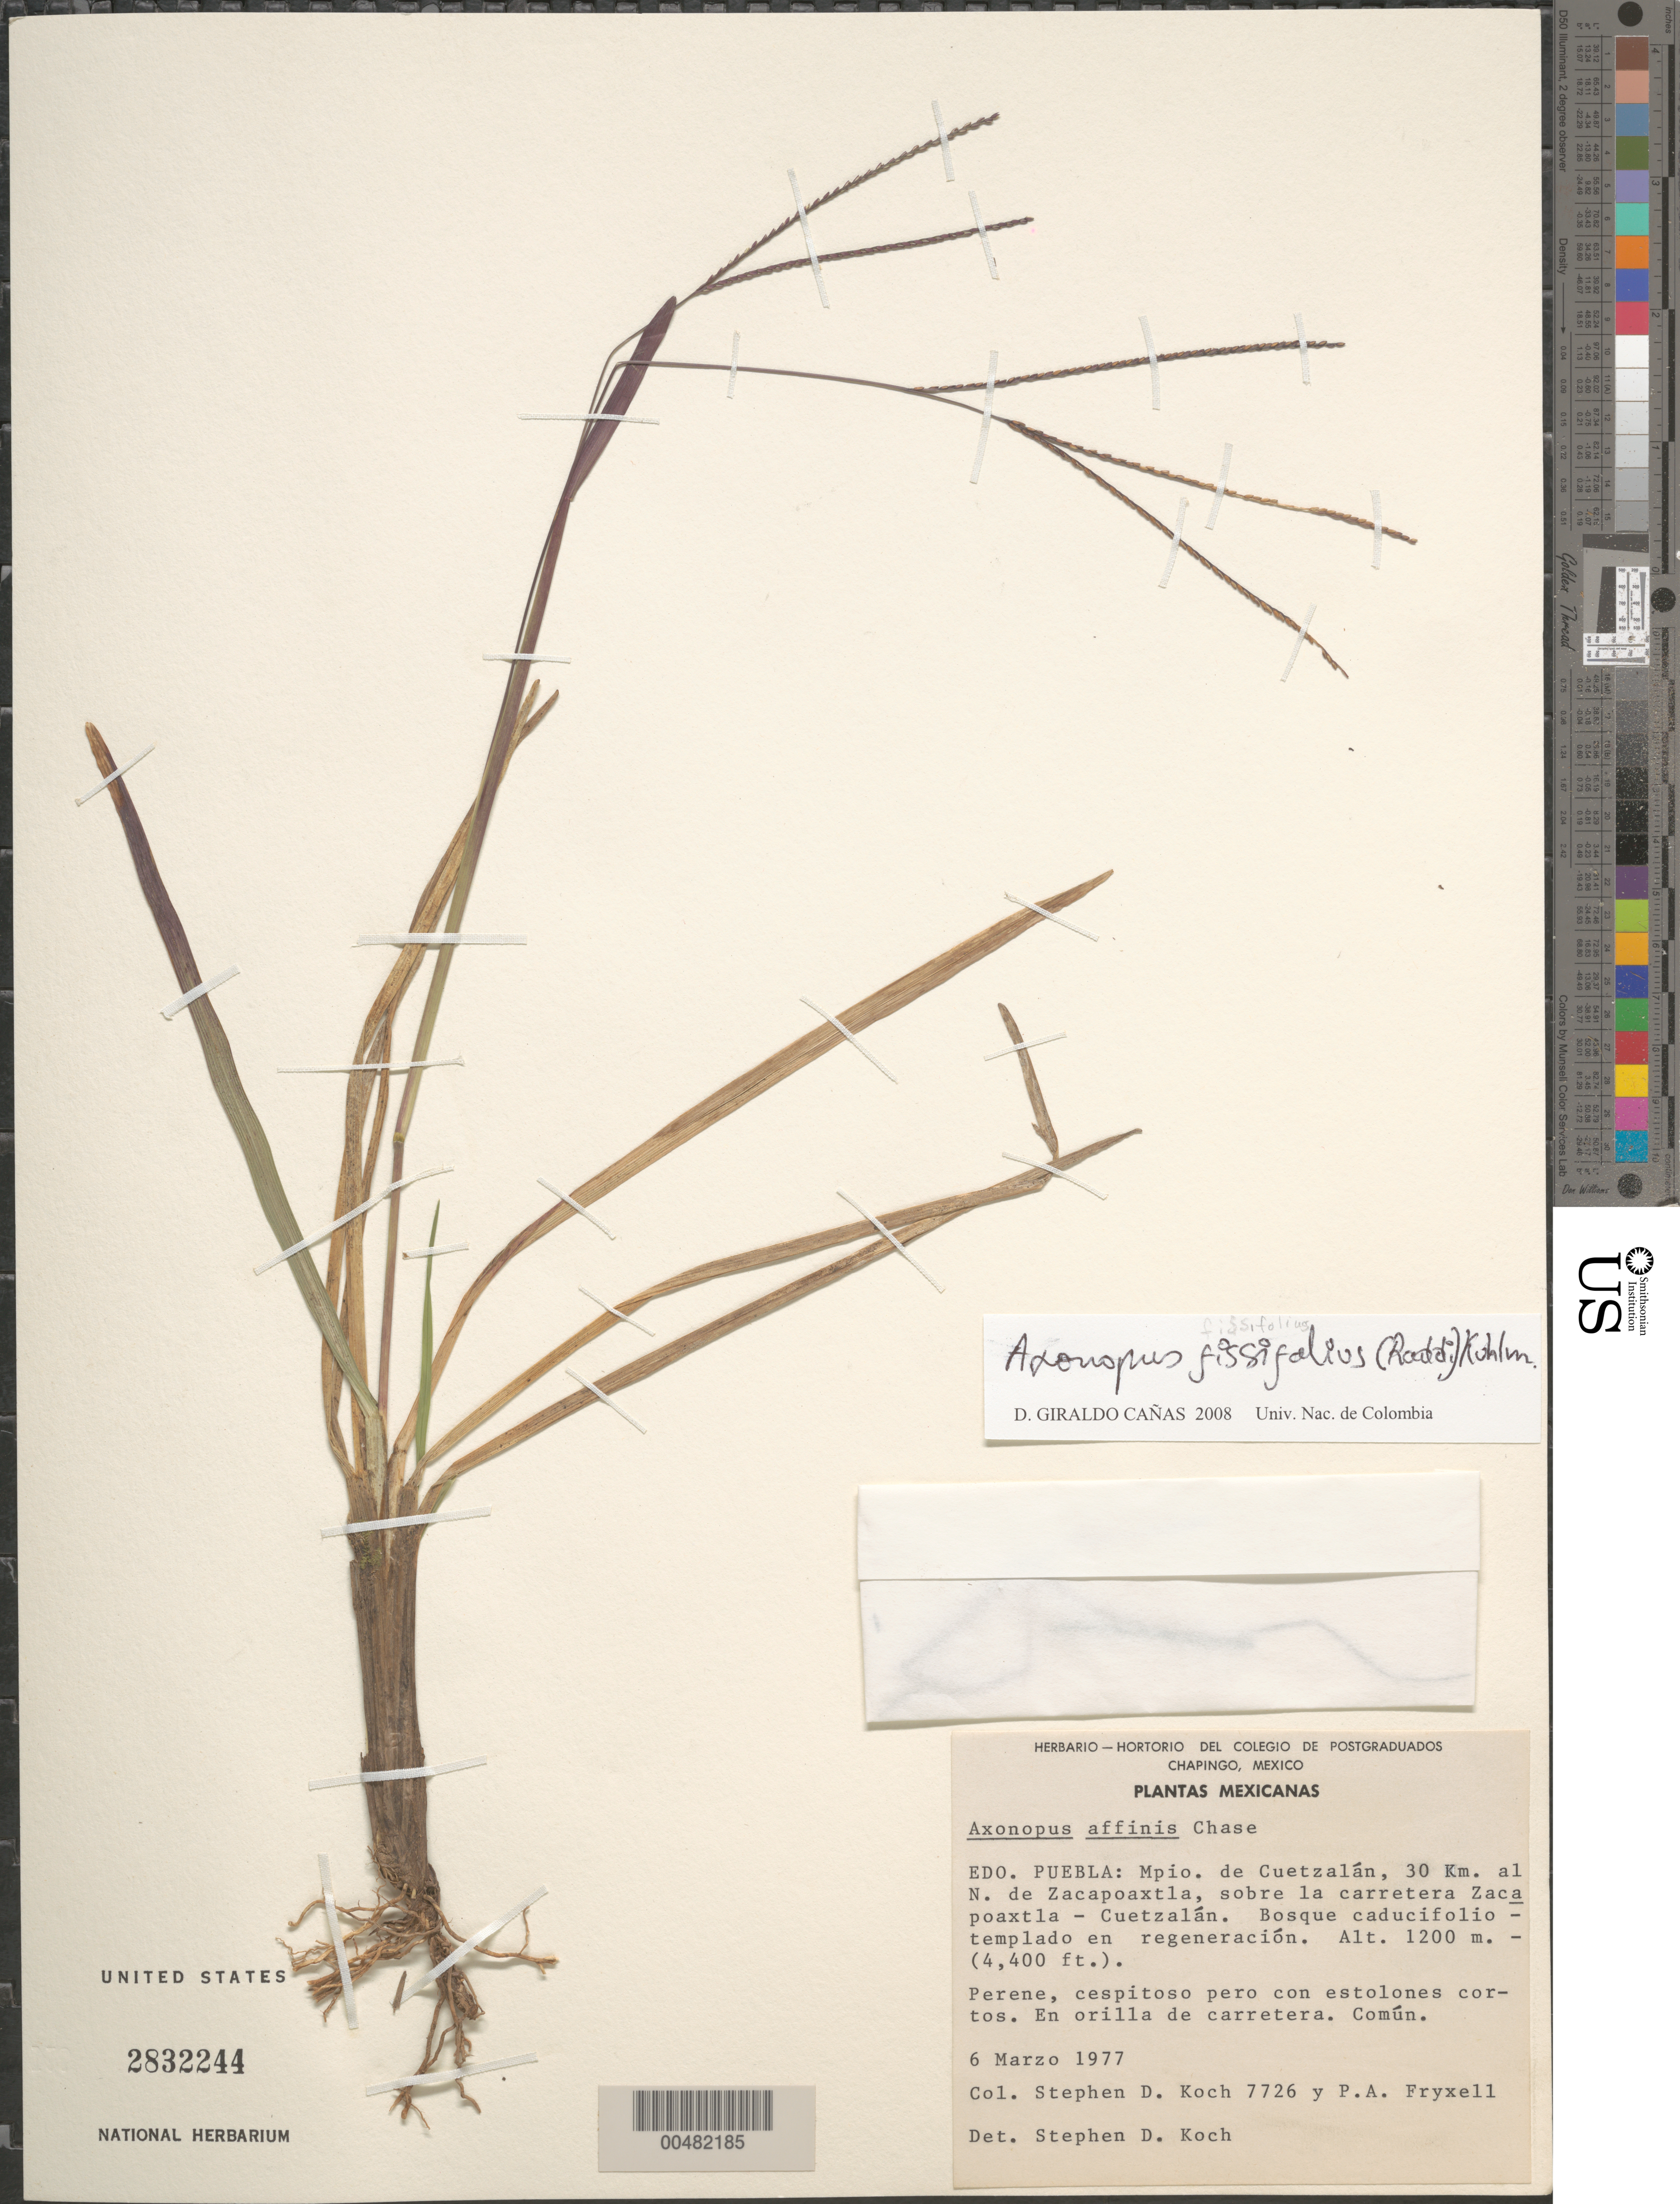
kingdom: Plantae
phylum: Tracheophyta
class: Liliopsida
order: Poales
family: Poaceae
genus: Axonopus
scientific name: Axonopus fissifolius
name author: (Raddi) Kuhlm.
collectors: S. D. Koch & P. A. Fryxell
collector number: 7726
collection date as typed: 6 Mar 1977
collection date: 1977-03-06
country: Mexico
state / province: Puebla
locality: Mun. de Cuetzalán, 30 km al N de Zacapoaxtla, sobre la carretera Zacapoaxtla-Cuetzalán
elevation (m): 1200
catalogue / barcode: US 2832244